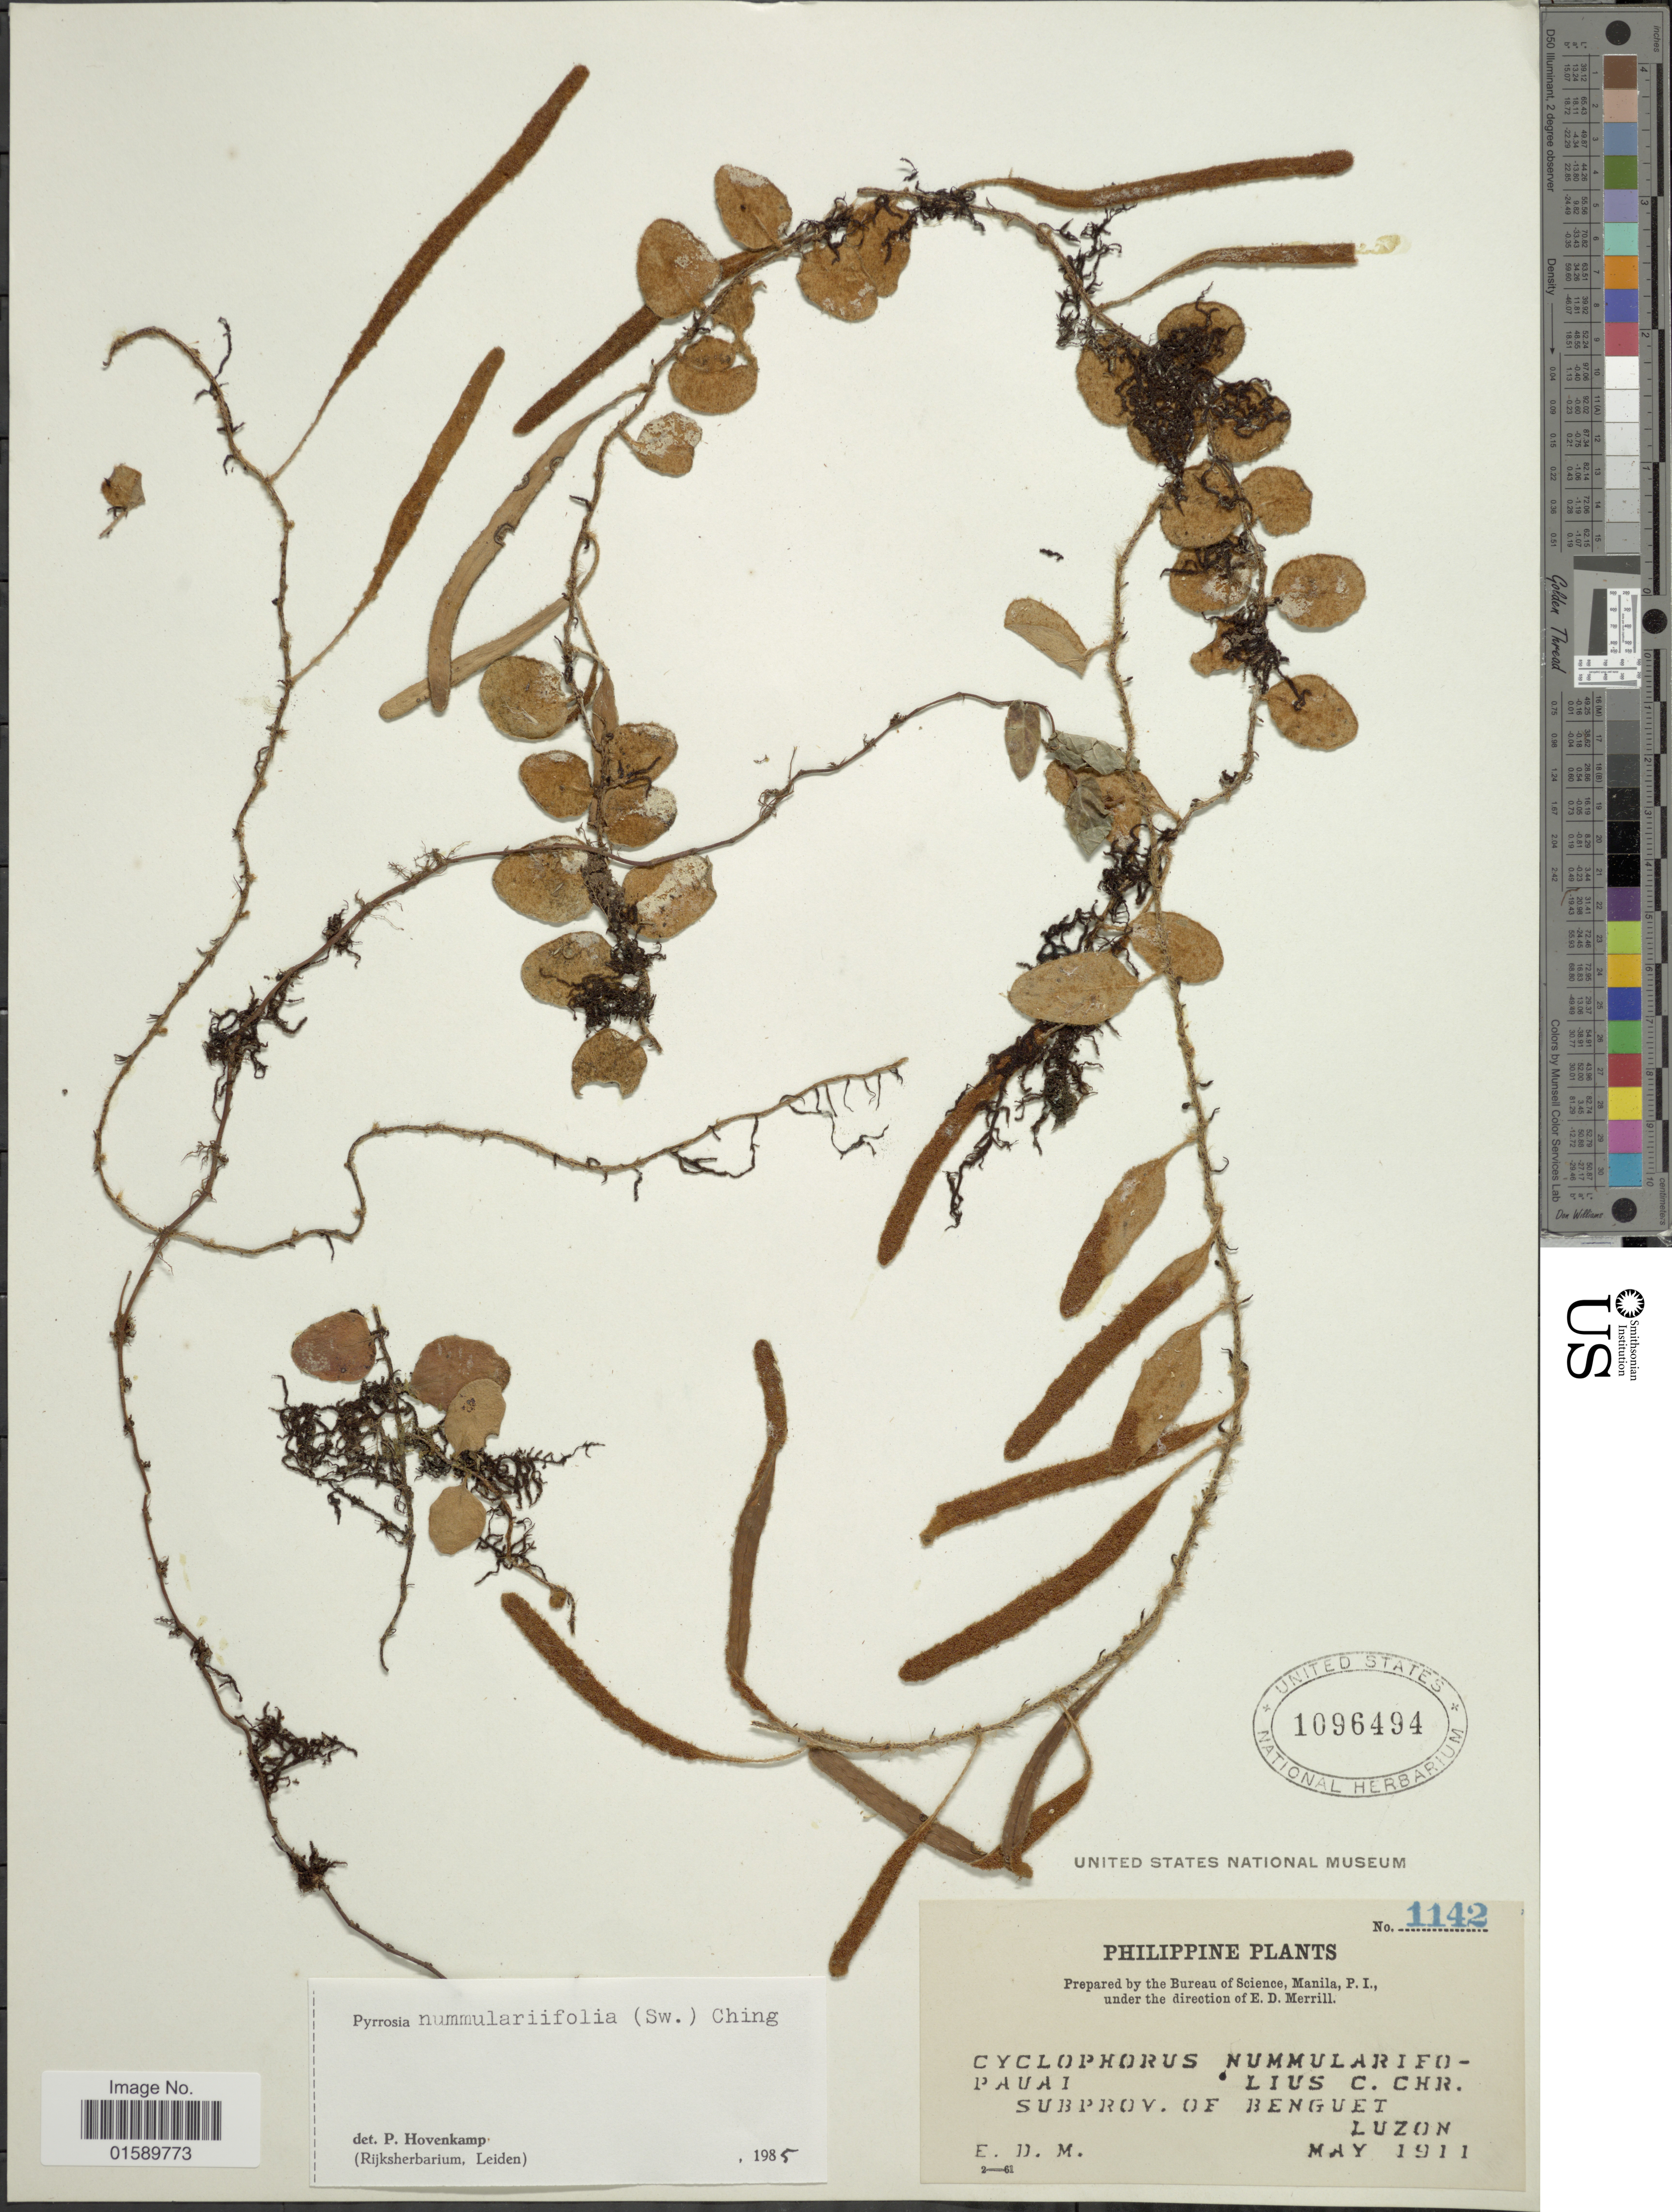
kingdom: Plantae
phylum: Tracheophyta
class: Polypodiopsida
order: Polypodiales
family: Polypodiaceae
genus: Pyrrosia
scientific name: Pyrrosia nummularifolia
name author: (Sw.) Ching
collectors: E. D. Merrill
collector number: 1142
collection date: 1911-05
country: Philippines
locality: Subprov. of Benguet, Luzon.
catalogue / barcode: US 96494